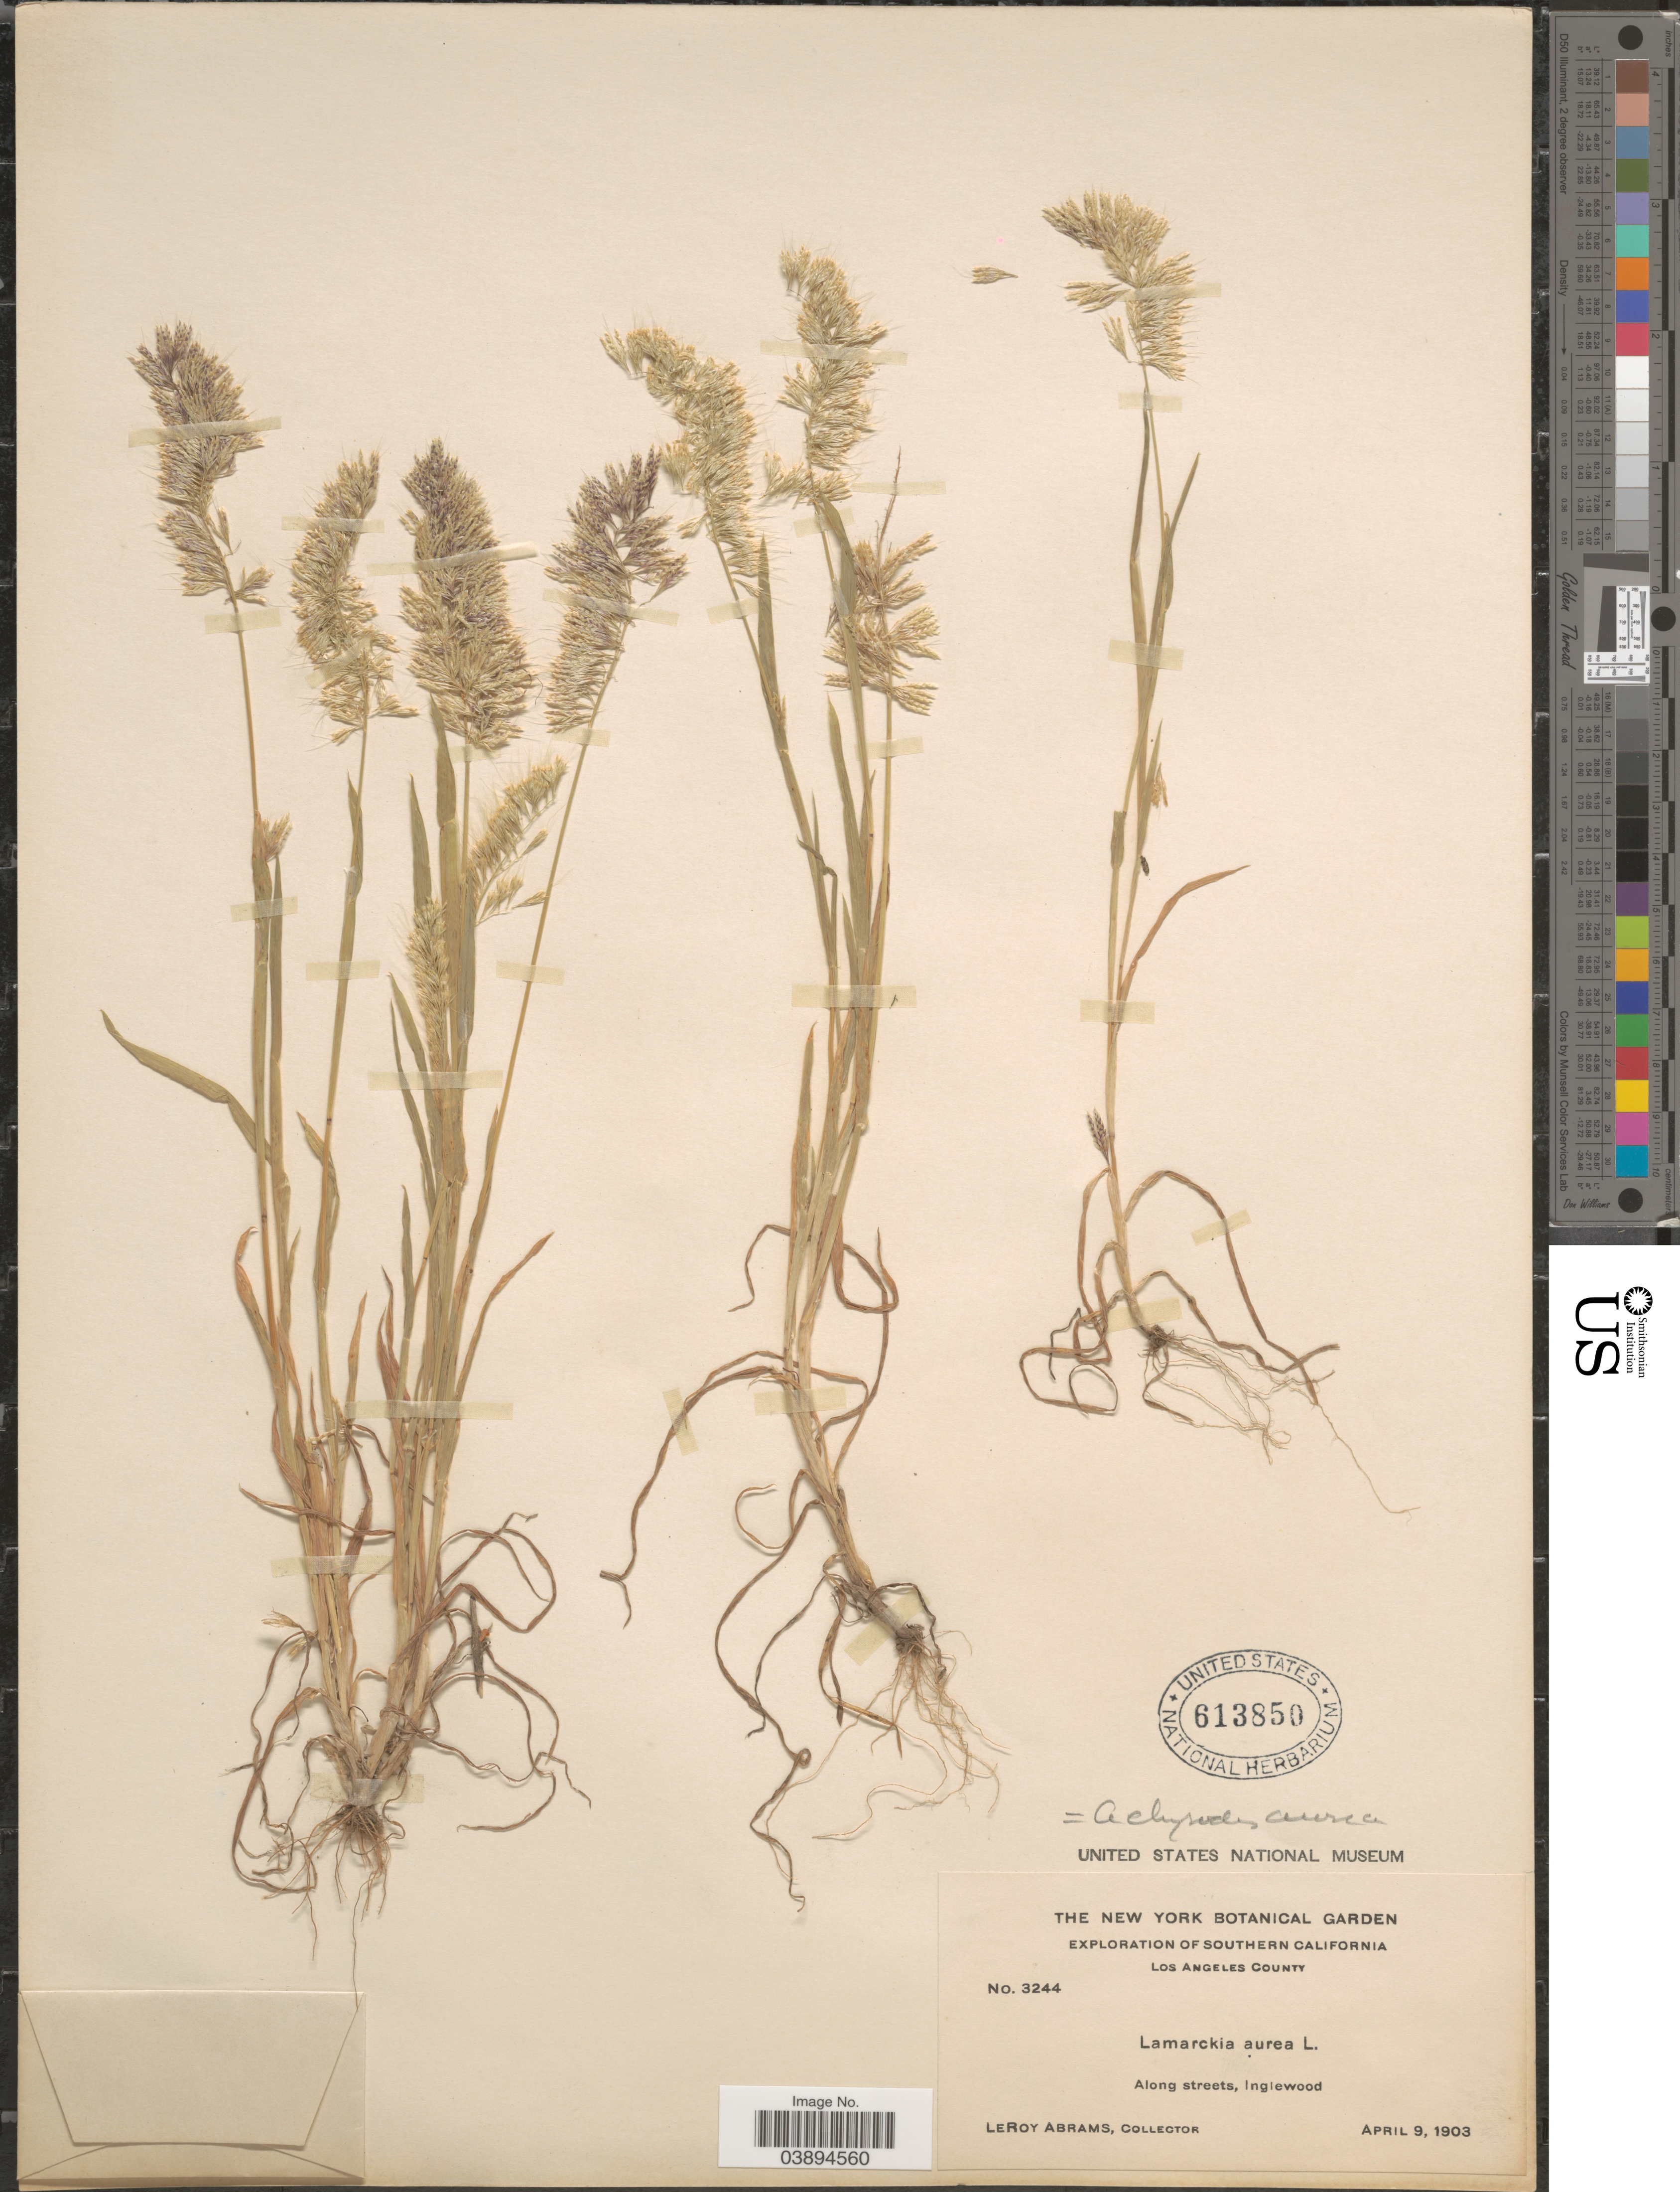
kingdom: Plantae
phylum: Tracheophyta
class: Liliopsida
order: Poales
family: Poaceae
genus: Lamarckia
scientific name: Lamarckia aurea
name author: (L.) Moench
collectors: L. Abrams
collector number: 3244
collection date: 1903-04-09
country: United States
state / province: California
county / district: Los Angeles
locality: Southern California. Los Angeles County. Along streets, Inglewood.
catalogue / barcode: US 613850